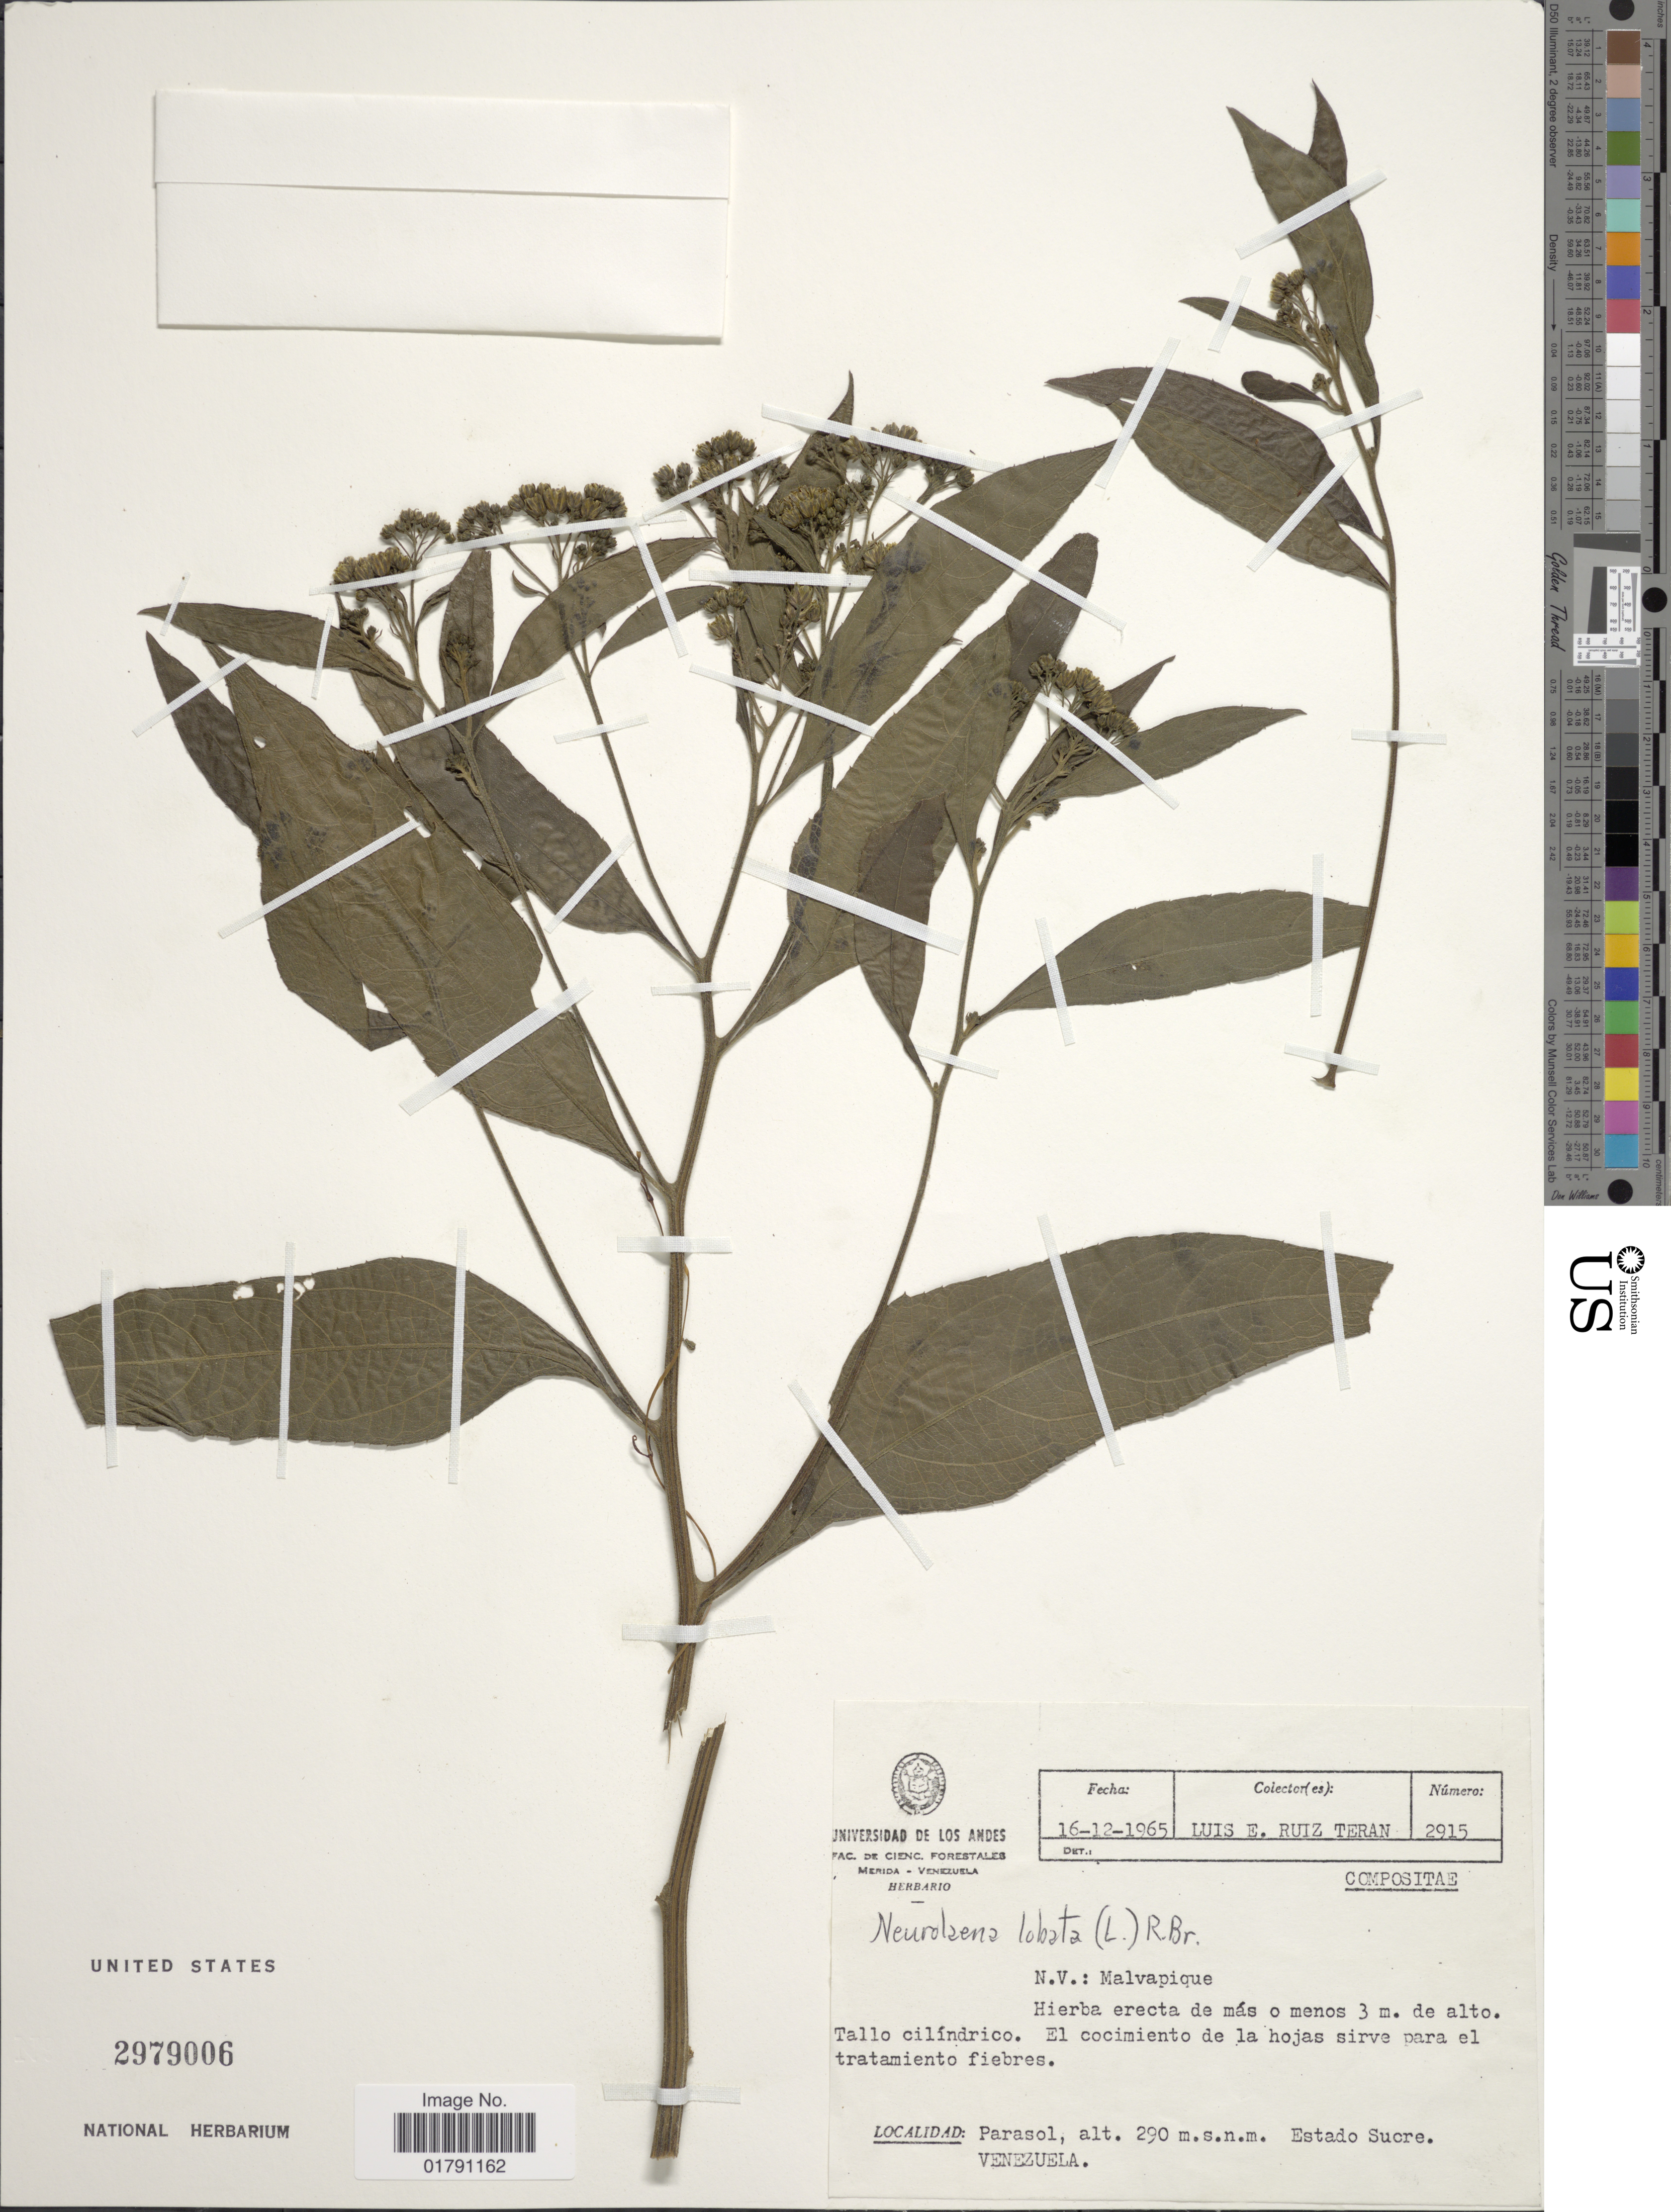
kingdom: Plantae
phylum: Tracheophyta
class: Magnoliopsida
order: Asterales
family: Asteraceae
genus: Neurolaena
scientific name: Neurolaena lobata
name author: (L.) R. Br. ex Cass.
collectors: L. E. Ruíz-Terán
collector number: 2915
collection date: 1965-12-16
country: Venezuela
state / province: Sucre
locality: Parasol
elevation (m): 290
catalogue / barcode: US 2979006